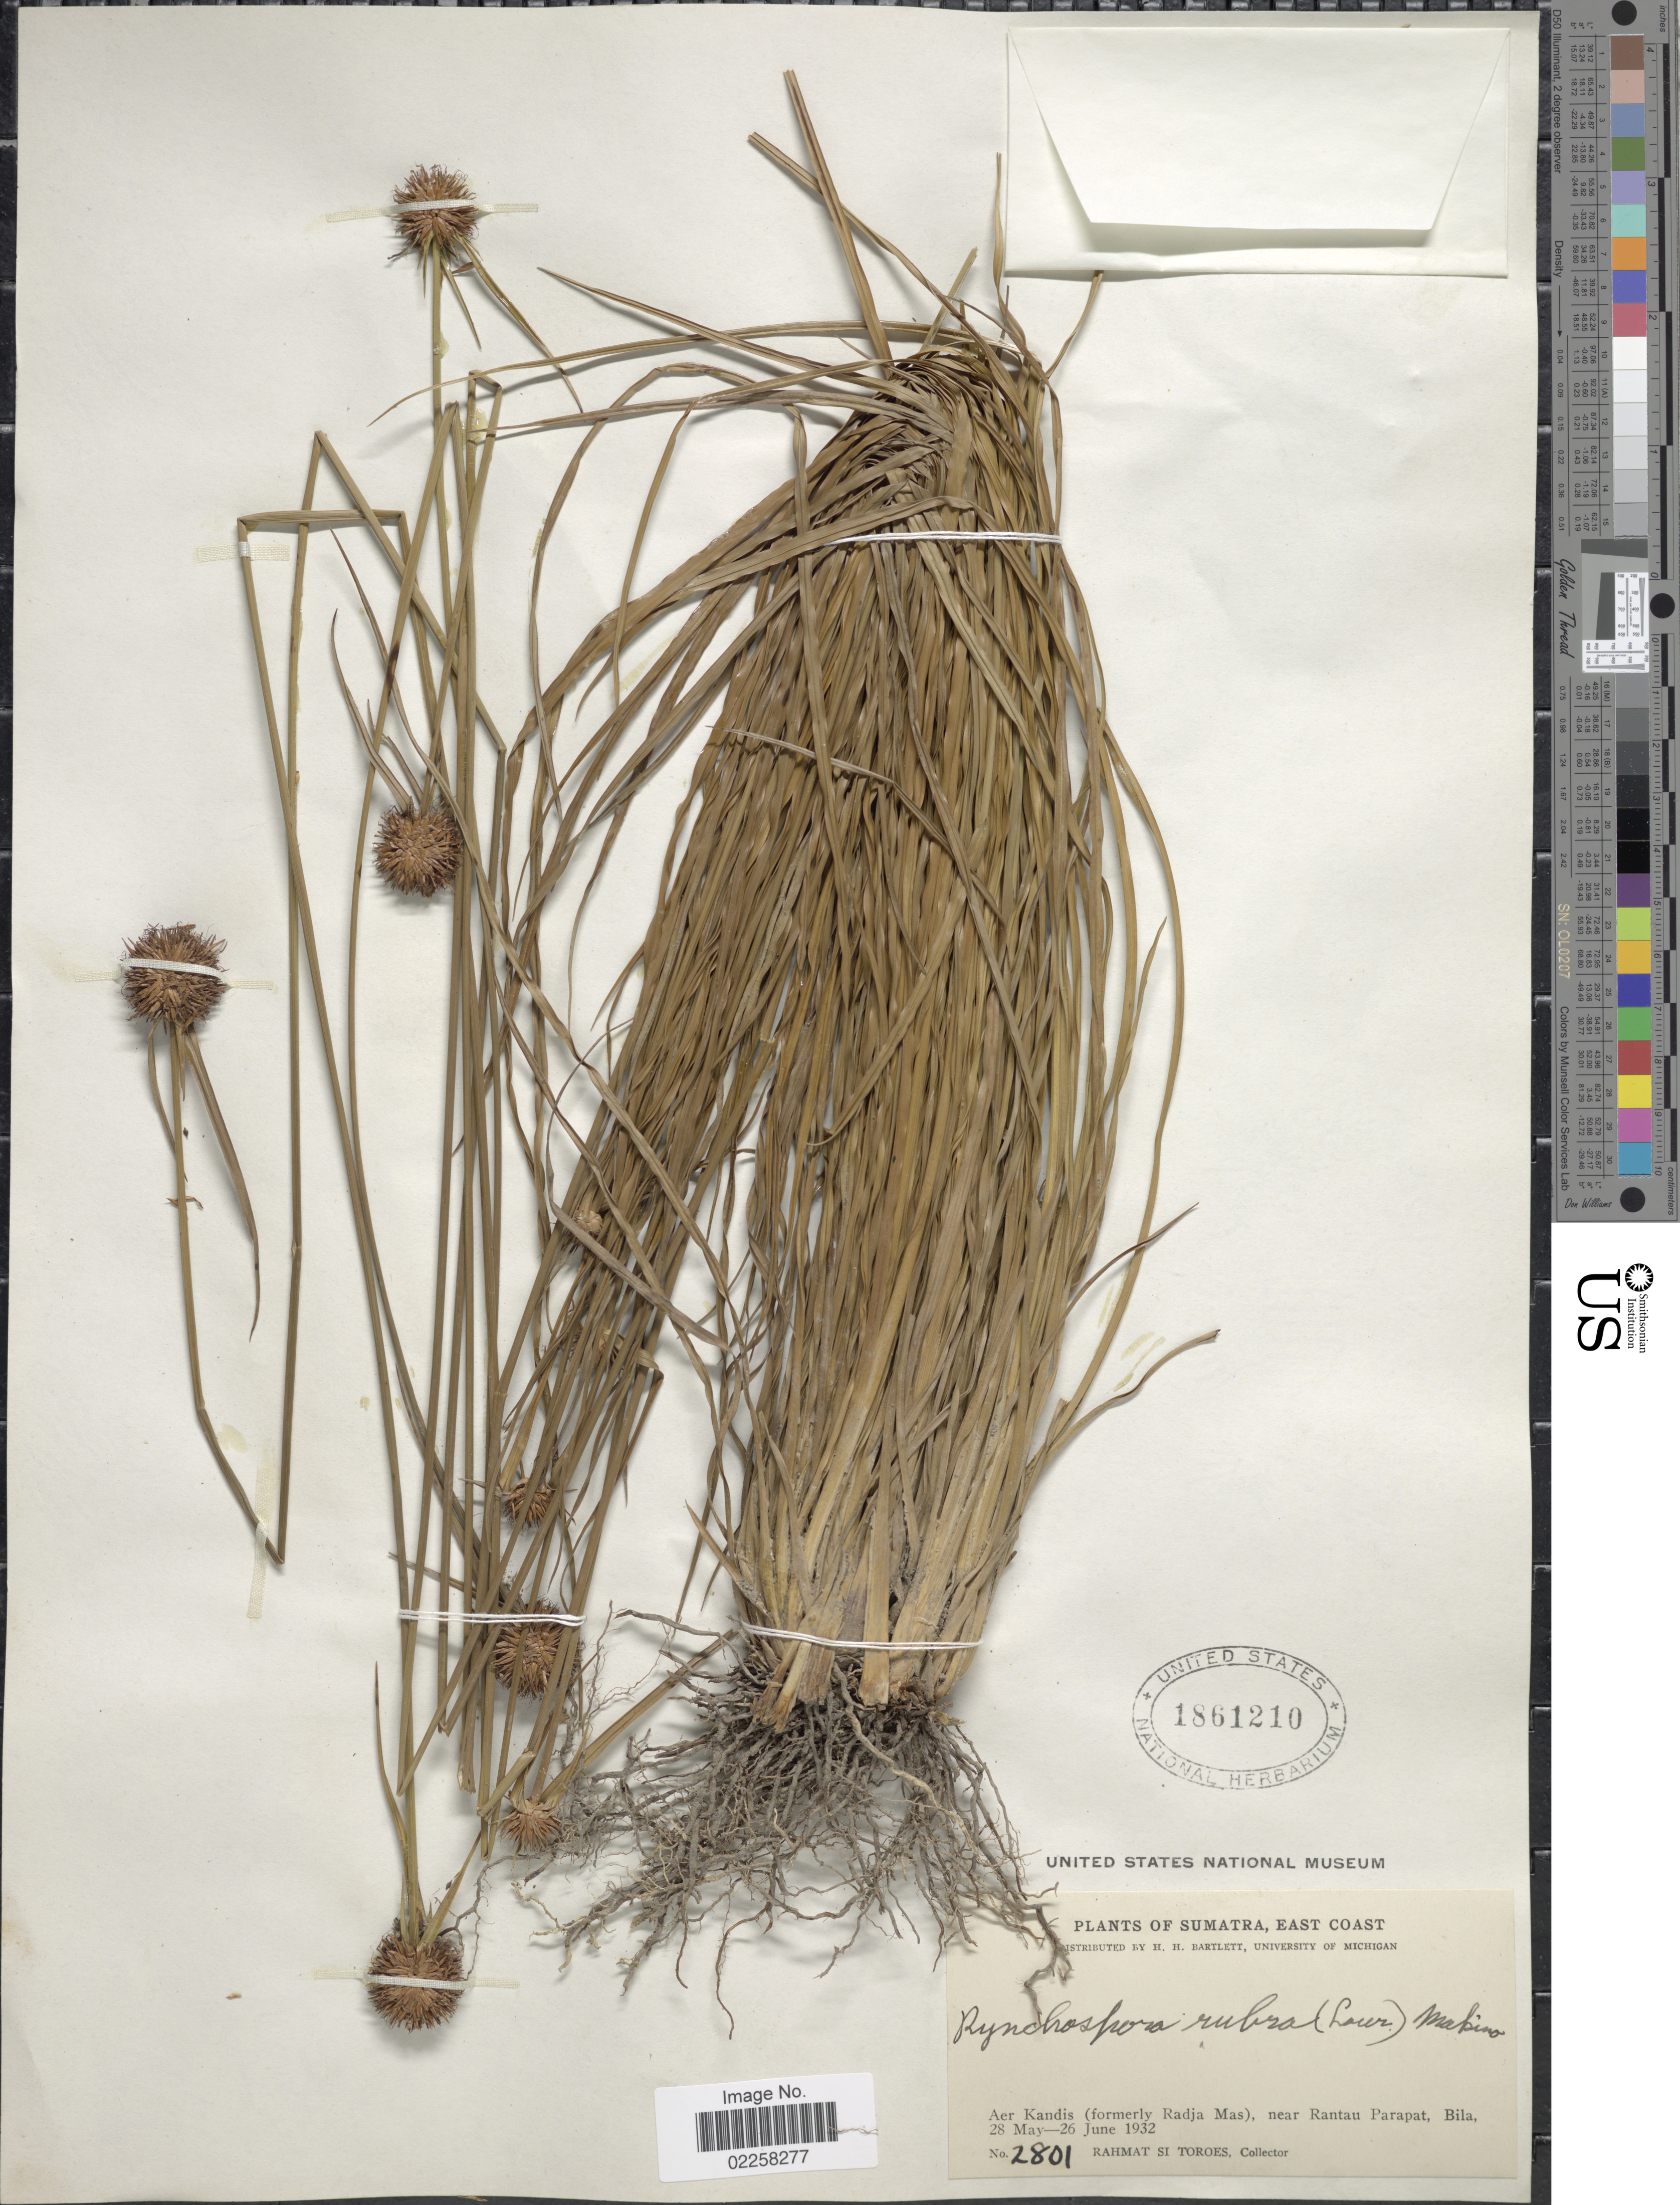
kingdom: Plantae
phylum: Tracheophyta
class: Liliopsida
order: Poales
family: Cyperaceae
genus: Rhynchospora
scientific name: Rhynchospora rubra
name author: (Lour.) Makino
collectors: Rahmat Si Boeea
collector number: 2801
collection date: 1932-05-28/1932-06-26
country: Indonesia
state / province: Sumatra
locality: East Coast, Aer Kandis (formerly Radja Mas), near Rantau Parapat, Bila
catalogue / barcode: US 1861210